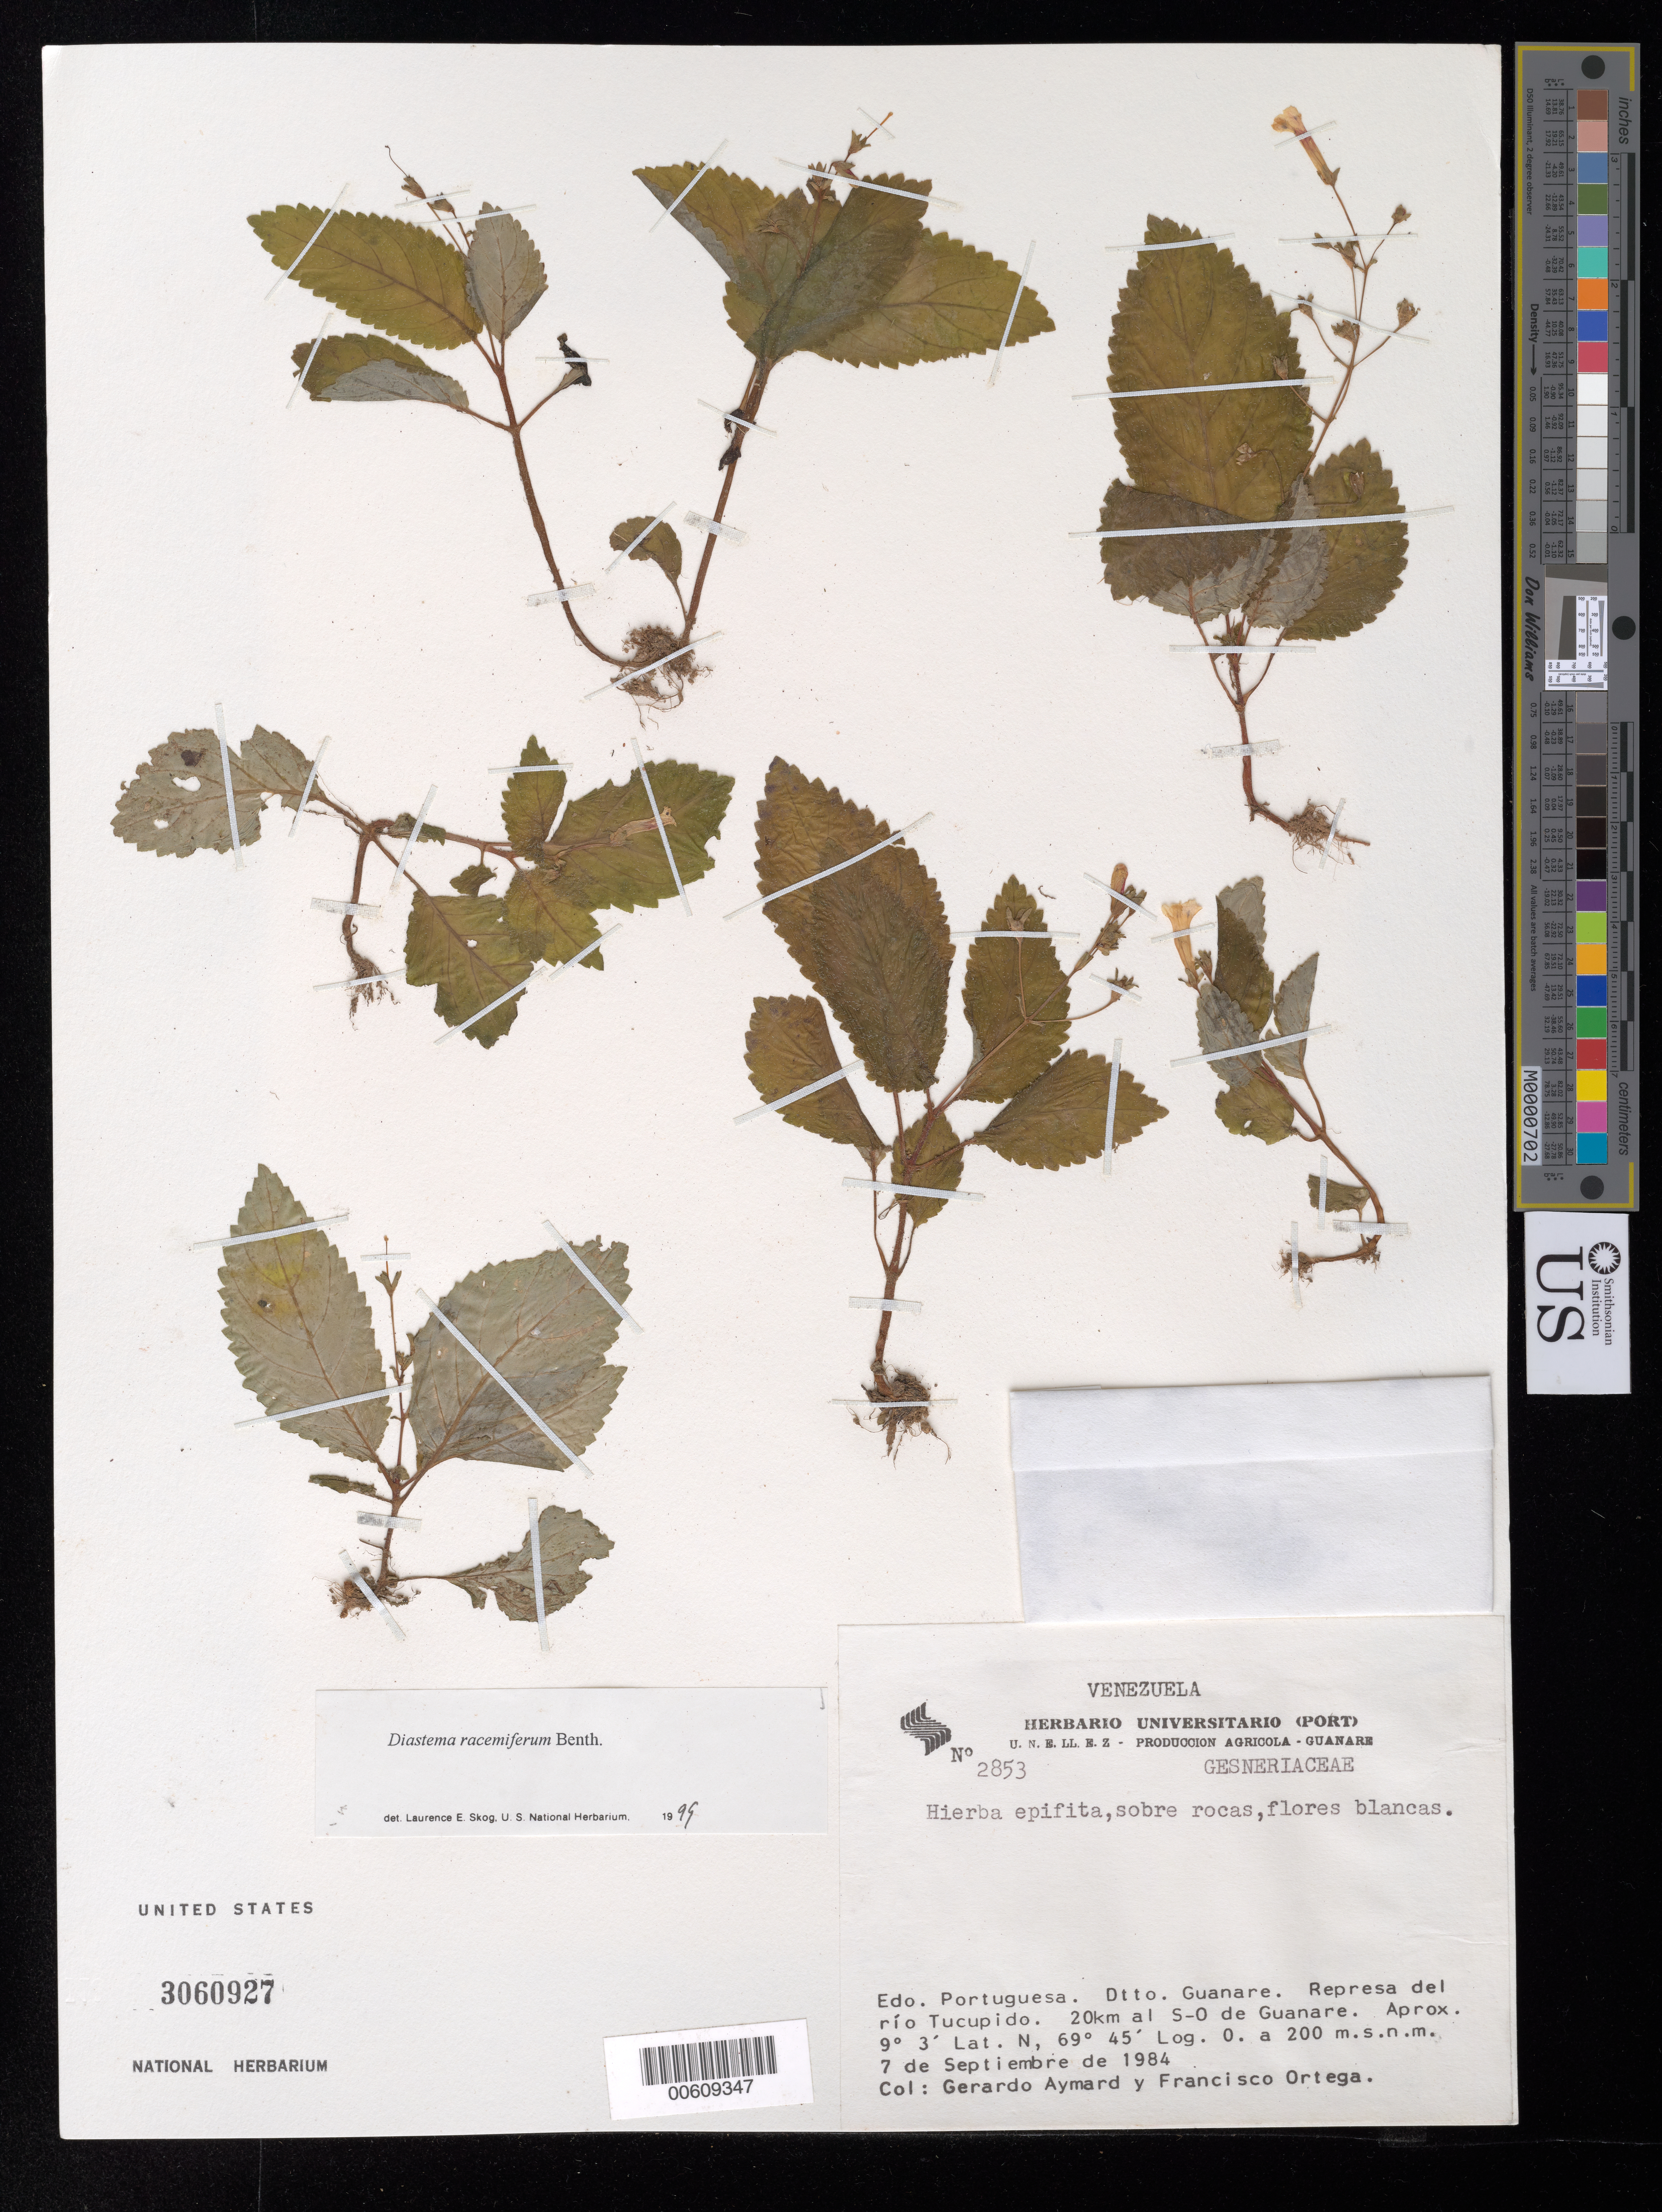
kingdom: Plantae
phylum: Tracheophyta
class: Magnoliopsida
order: Lamiales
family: Gesneriaceae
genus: Diastema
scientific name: Diastema racemiferum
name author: Benth.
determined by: Skog, Laurence E.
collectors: G. A. Aymard & F. J. Ortega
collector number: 2853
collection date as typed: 07 Sep 1984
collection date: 1984-09-07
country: Venezuela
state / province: Portuguesa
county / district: Guanare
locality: Dtto. Guanare; Represa del río Tucupido, 20 km al S-O de Guanare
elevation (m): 200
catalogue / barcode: US 3060927